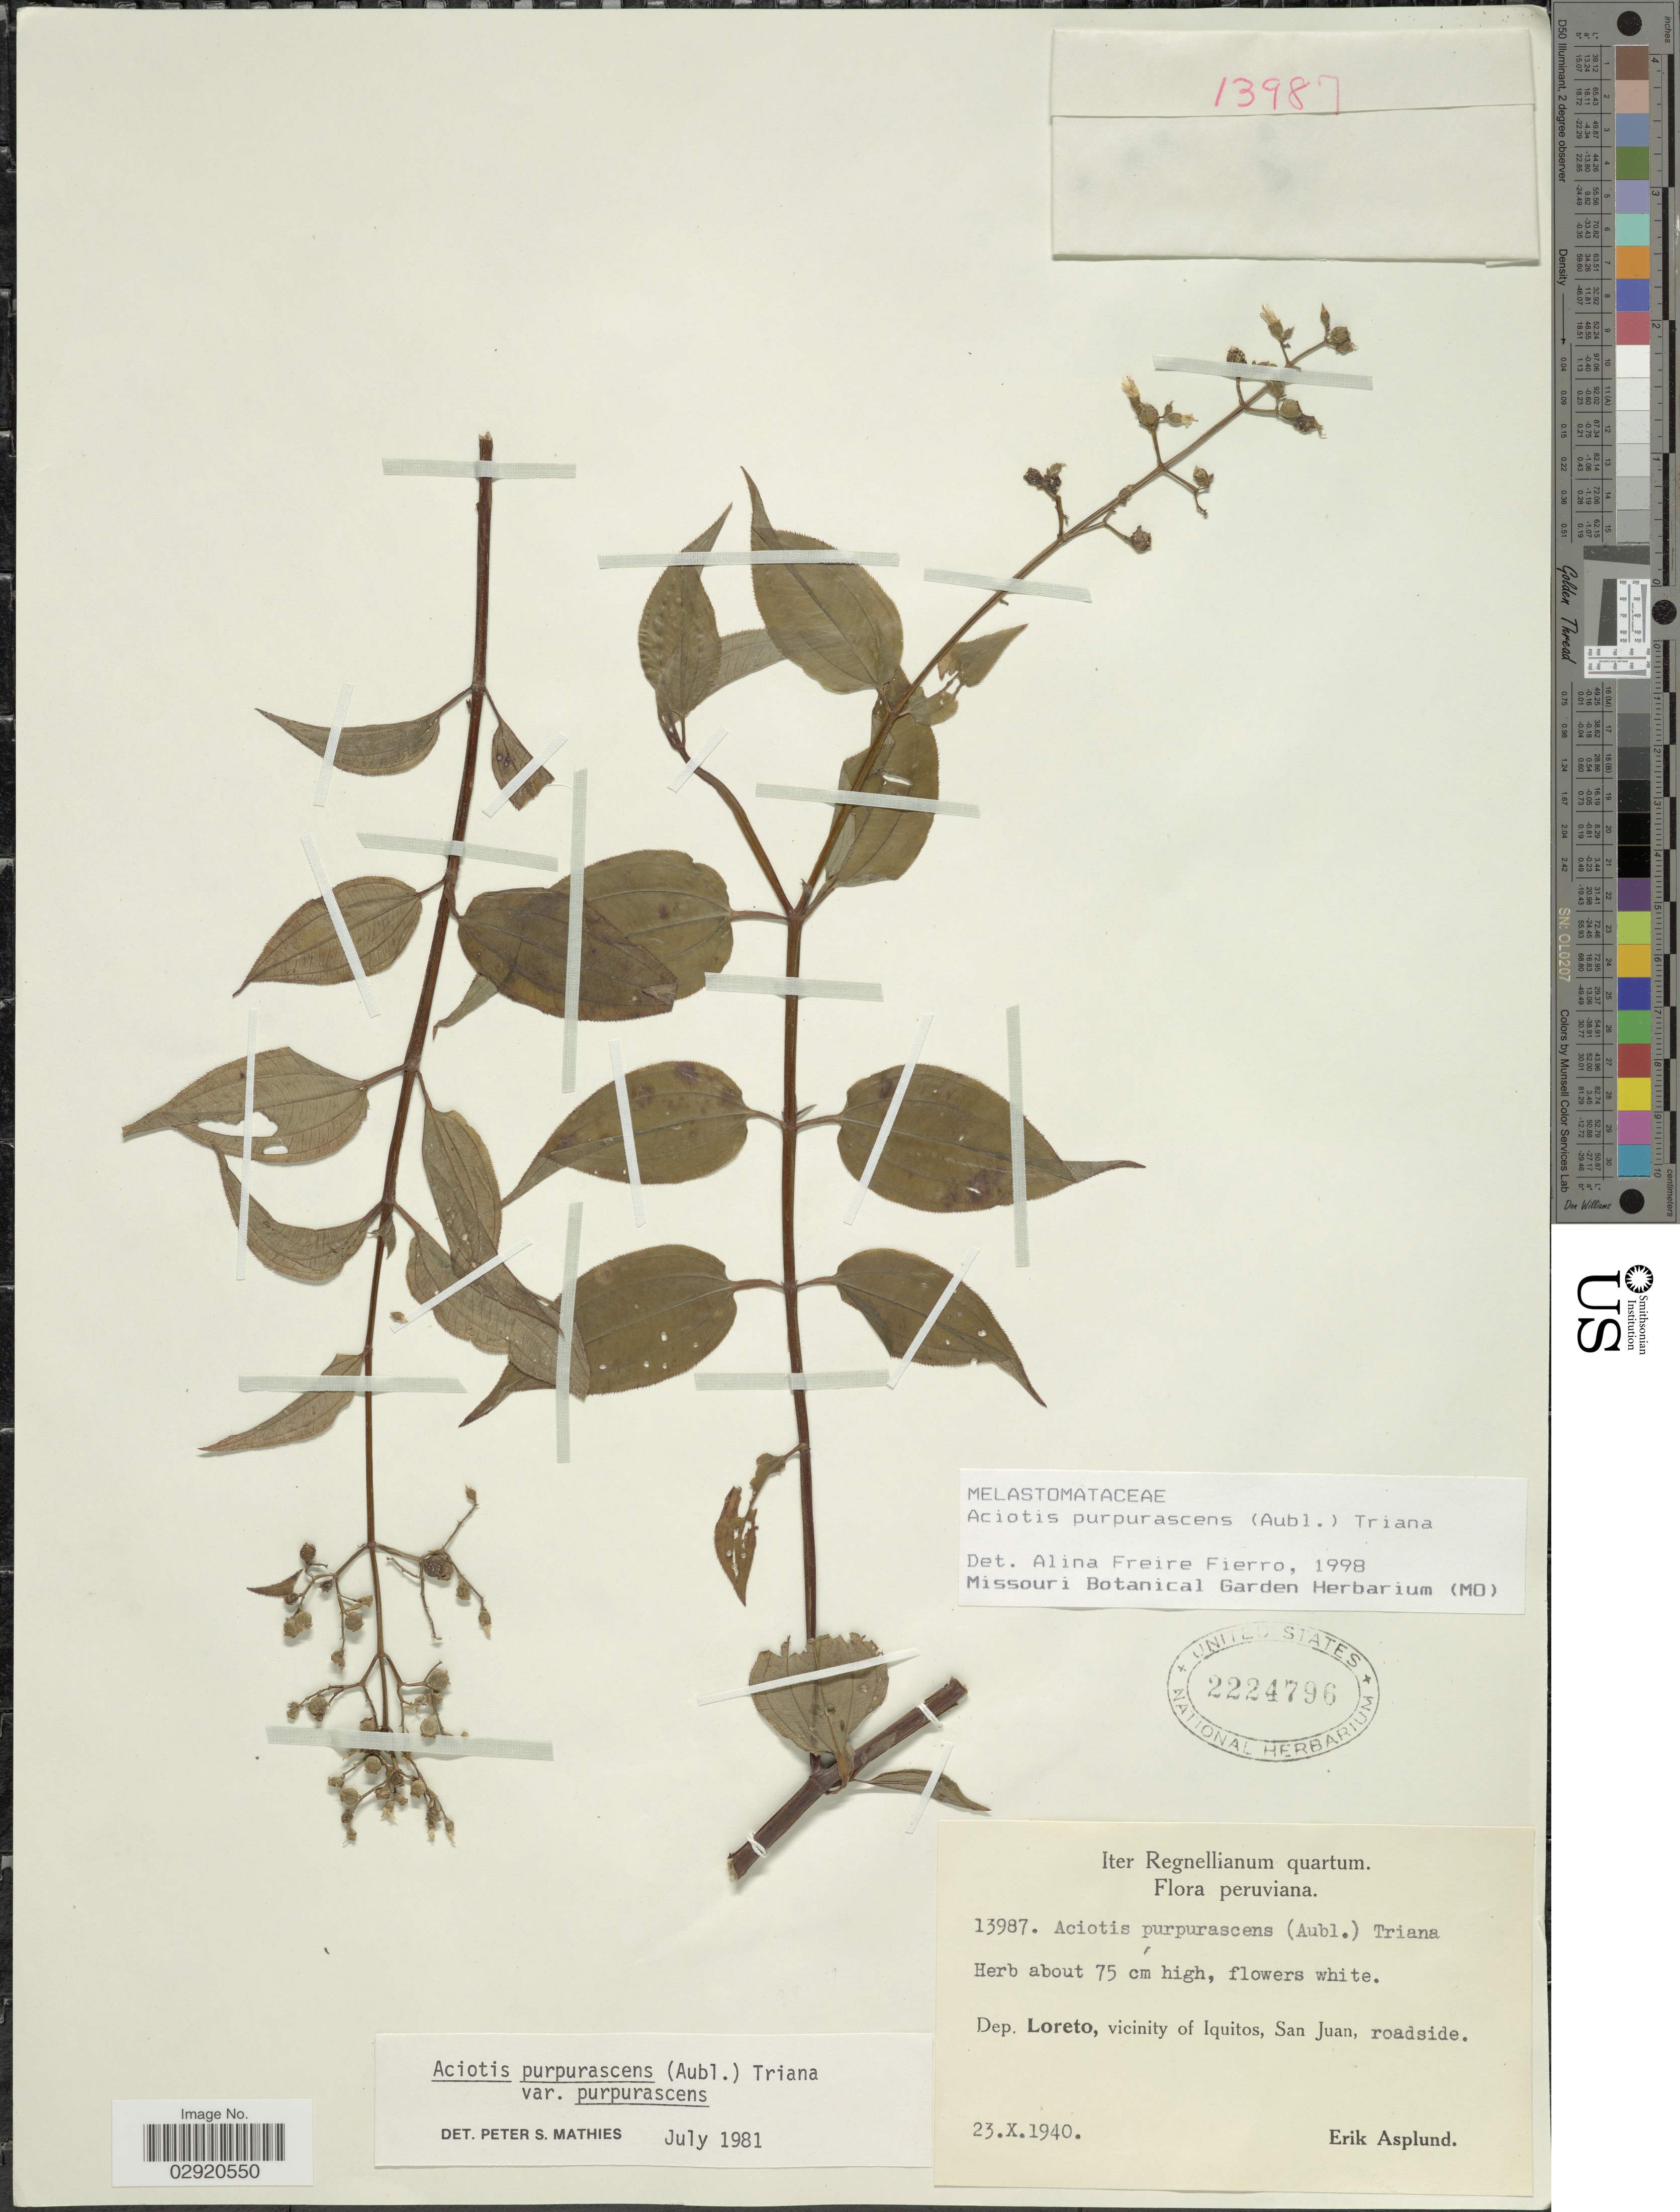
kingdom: Plantae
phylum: Tracheophyta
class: Magnoliopsida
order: Myrtales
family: Melastomataceae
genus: Aciotis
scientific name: Aciotis purpurascens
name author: (Aubl.) Triana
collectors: E. Asplund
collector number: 13987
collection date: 1940-10-23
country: Peru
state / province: Loreto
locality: Dep. Loreto, vicinity of Iquitos, San Juan, roadside.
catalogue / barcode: US 2224796